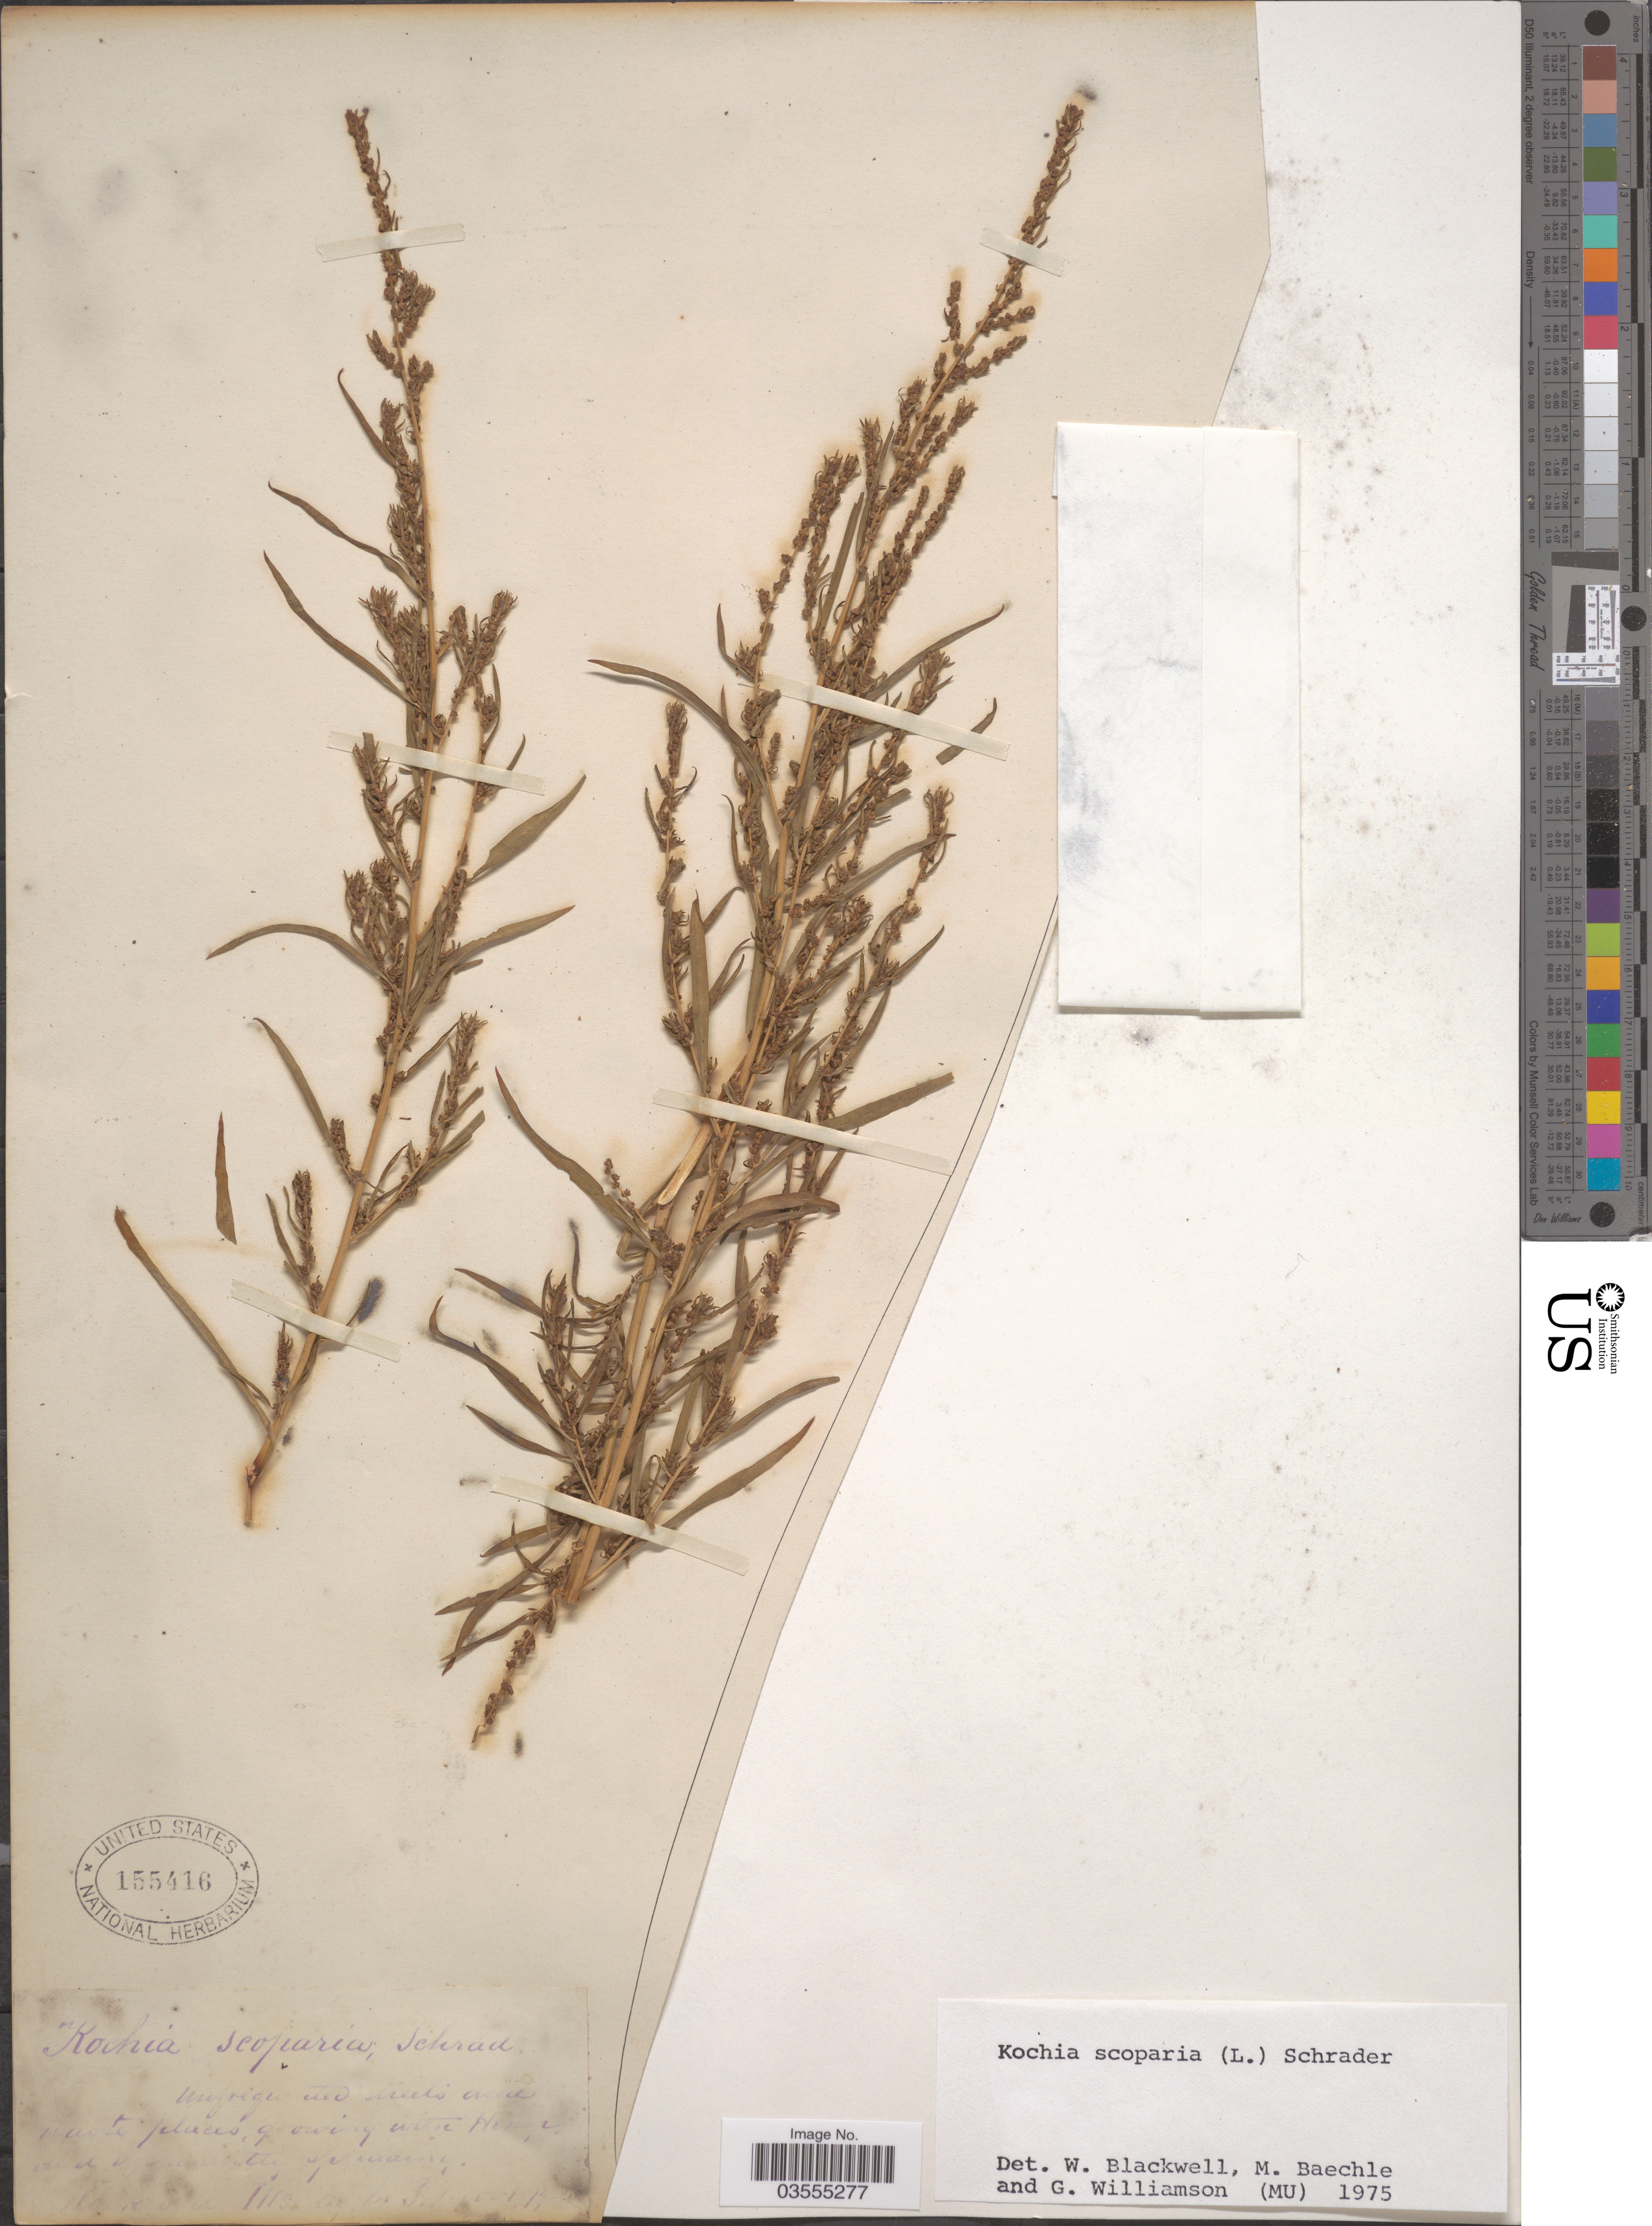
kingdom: Plantae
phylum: Tracheophyta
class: Magnoliopsida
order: Caryophyllales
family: Amaranthaceae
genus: Bassia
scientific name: Bassia scoparia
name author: (L.) Voss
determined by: U.S. National Herbarium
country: United States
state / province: Illinois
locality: [illegible text]. [dubiously Illinois]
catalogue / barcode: US 155416